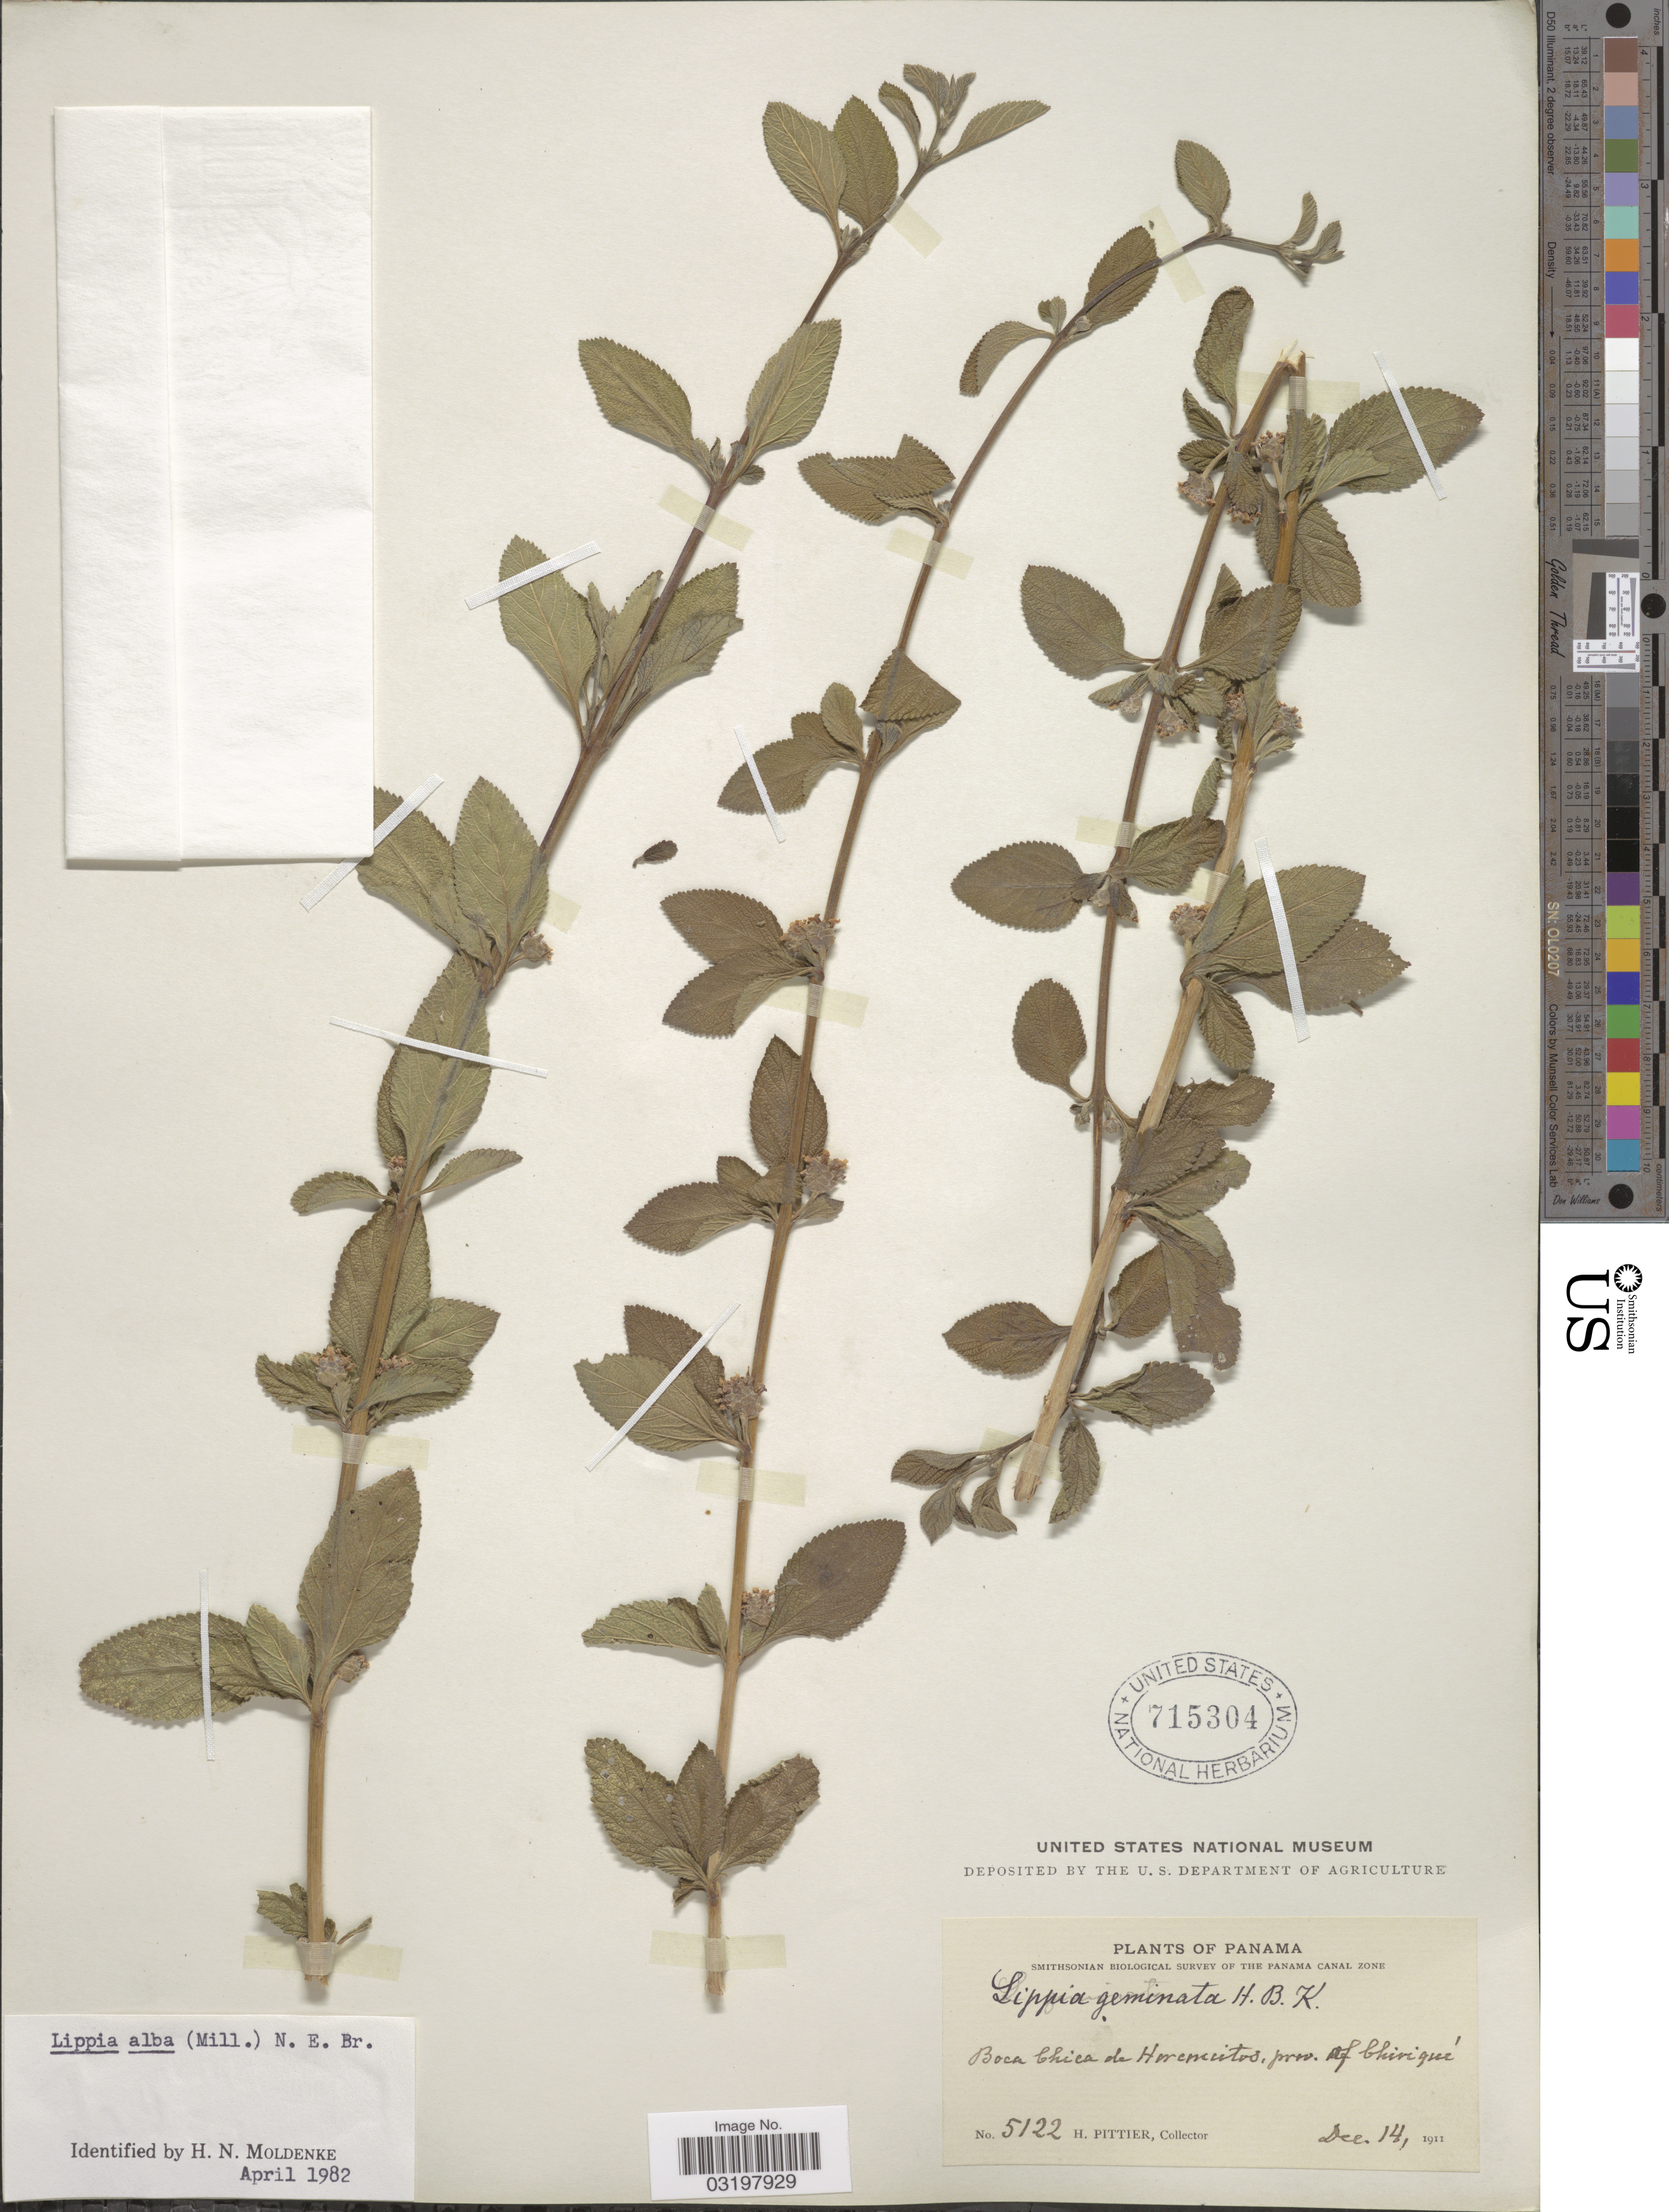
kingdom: Plantae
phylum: Tracheophyta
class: Magnoliopsida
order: Lamiales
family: Verbenaceae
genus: Lippia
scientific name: Lippia alba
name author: (Mill.) N.E. Br. ex Britton & P. Wilson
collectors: H. F. Pittier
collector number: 5122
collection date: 1911-12-14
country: Panama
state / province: Chiriqui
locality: Boca Chica de Horconcitos, prov. of Chiriquí.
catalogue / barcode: US 715304